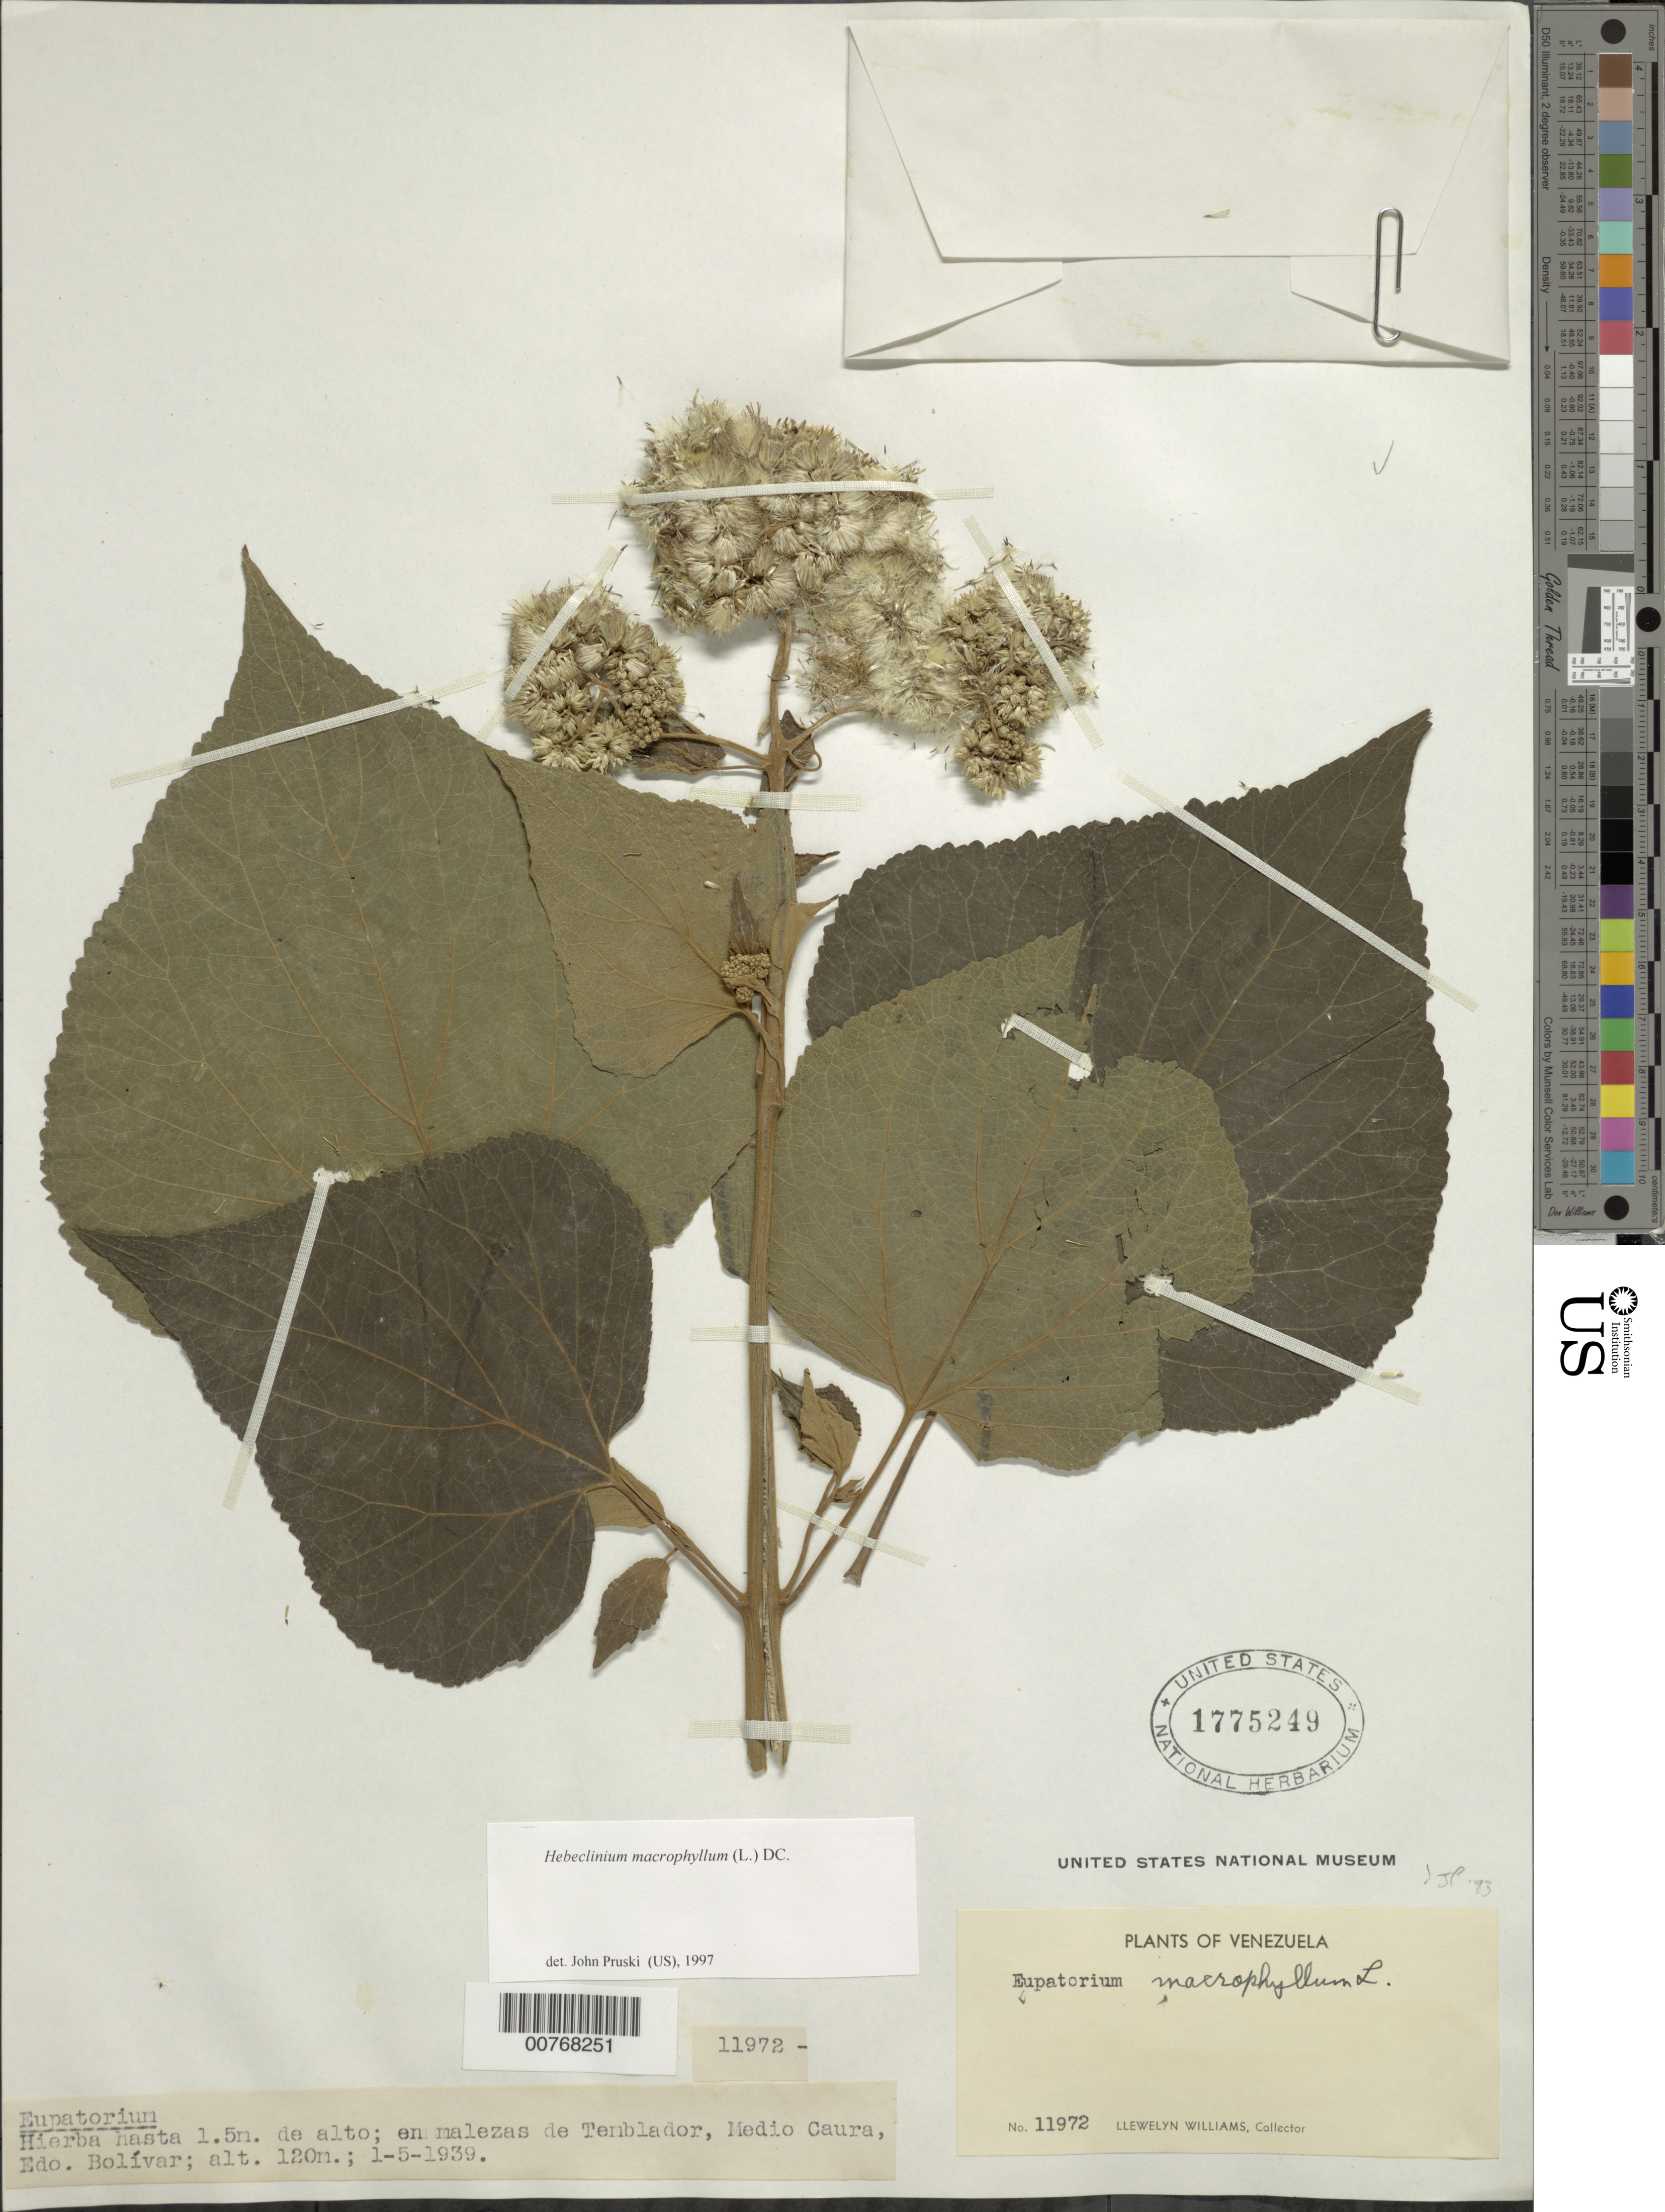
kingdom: Plantae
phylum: Tracheophyta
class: Magnoliopsida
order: Asterales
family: Asteraceae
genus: Hebeclinium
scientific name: Hebeclinium macrophyllum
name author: (L.) DC.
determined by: Pruski, J. F.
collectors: Ll. Williams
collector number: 11972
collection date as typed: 1-May-39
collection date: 1939-05-01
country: Venezuela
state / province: Bolívar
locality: Temblador, Medio Caura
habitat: Malezas (in weeds)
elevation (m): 120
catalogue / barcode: US 1775249